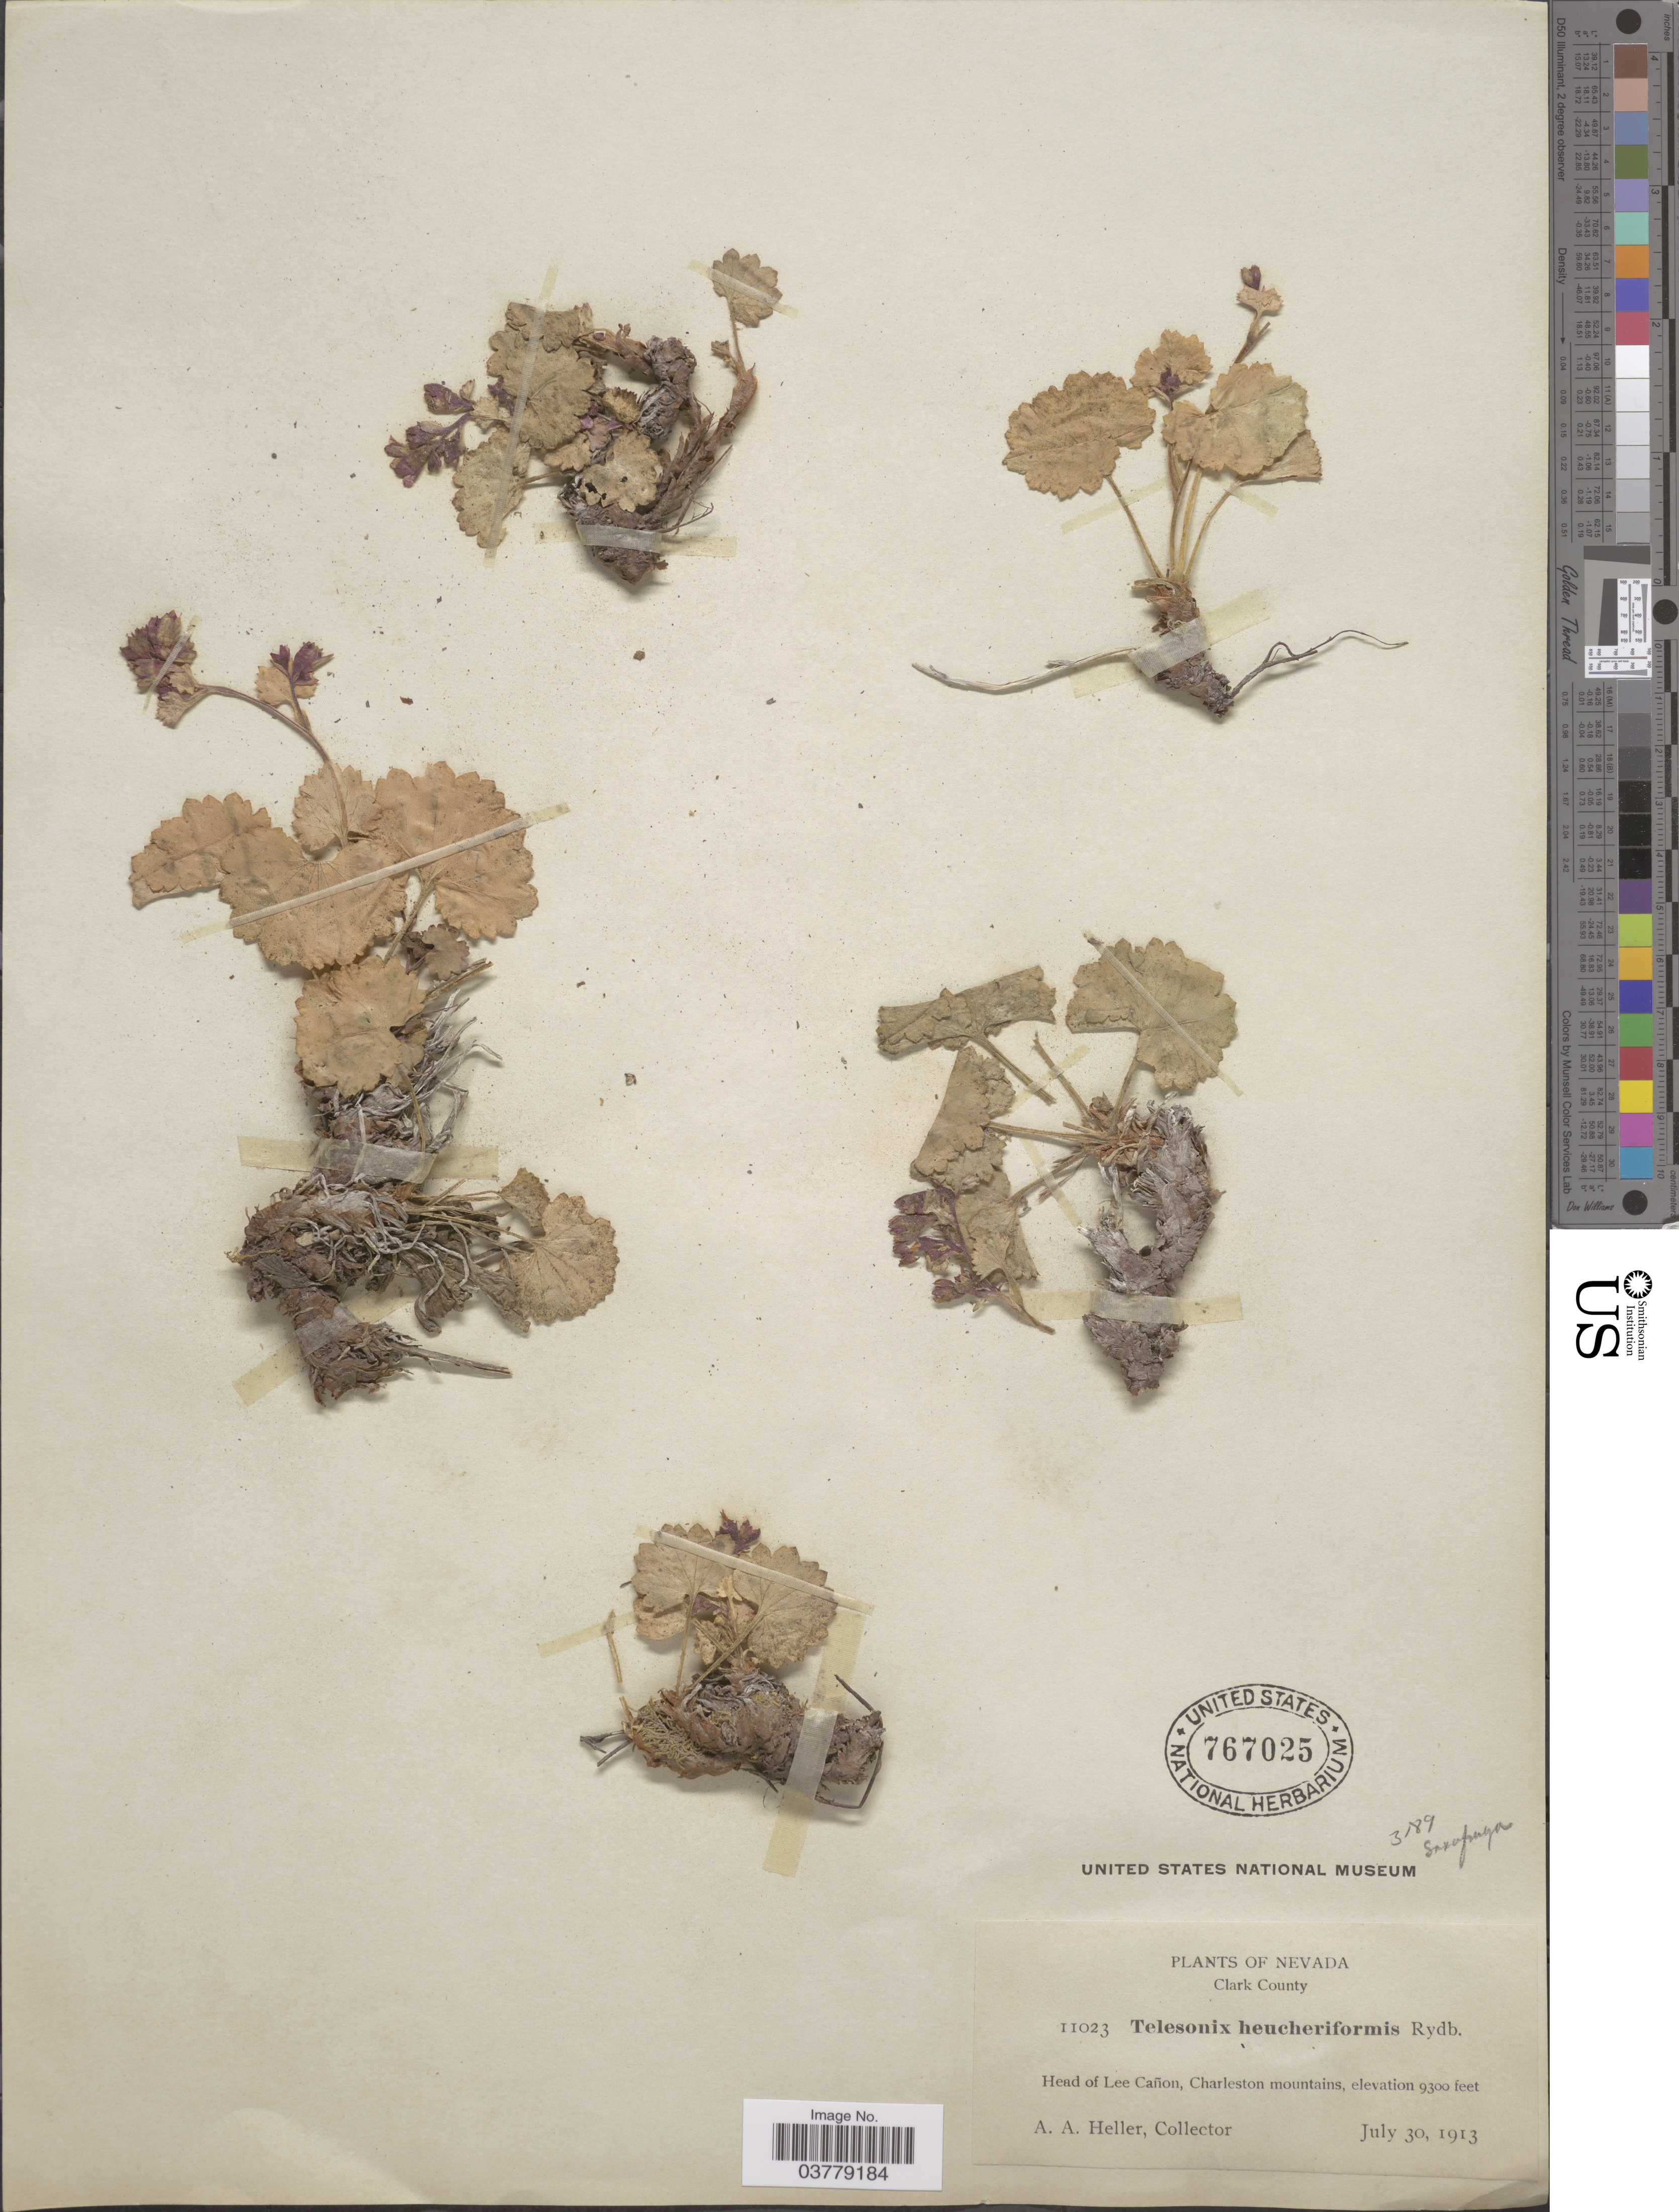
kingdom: Plantae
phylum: Tracheophyta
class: Magnoliopsida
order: Saxifragales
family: Saxifragaceae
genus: Telesonix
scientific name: Telesonix heucheriformis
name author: (Rydb.) Rydb.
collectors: A. A. Heller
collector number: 11023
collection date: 1913-07-30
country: United States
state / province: Nevada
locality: Clark County. Head of Lee Cañon, Charleston mountains.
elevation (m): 2835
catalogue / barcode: US 767025